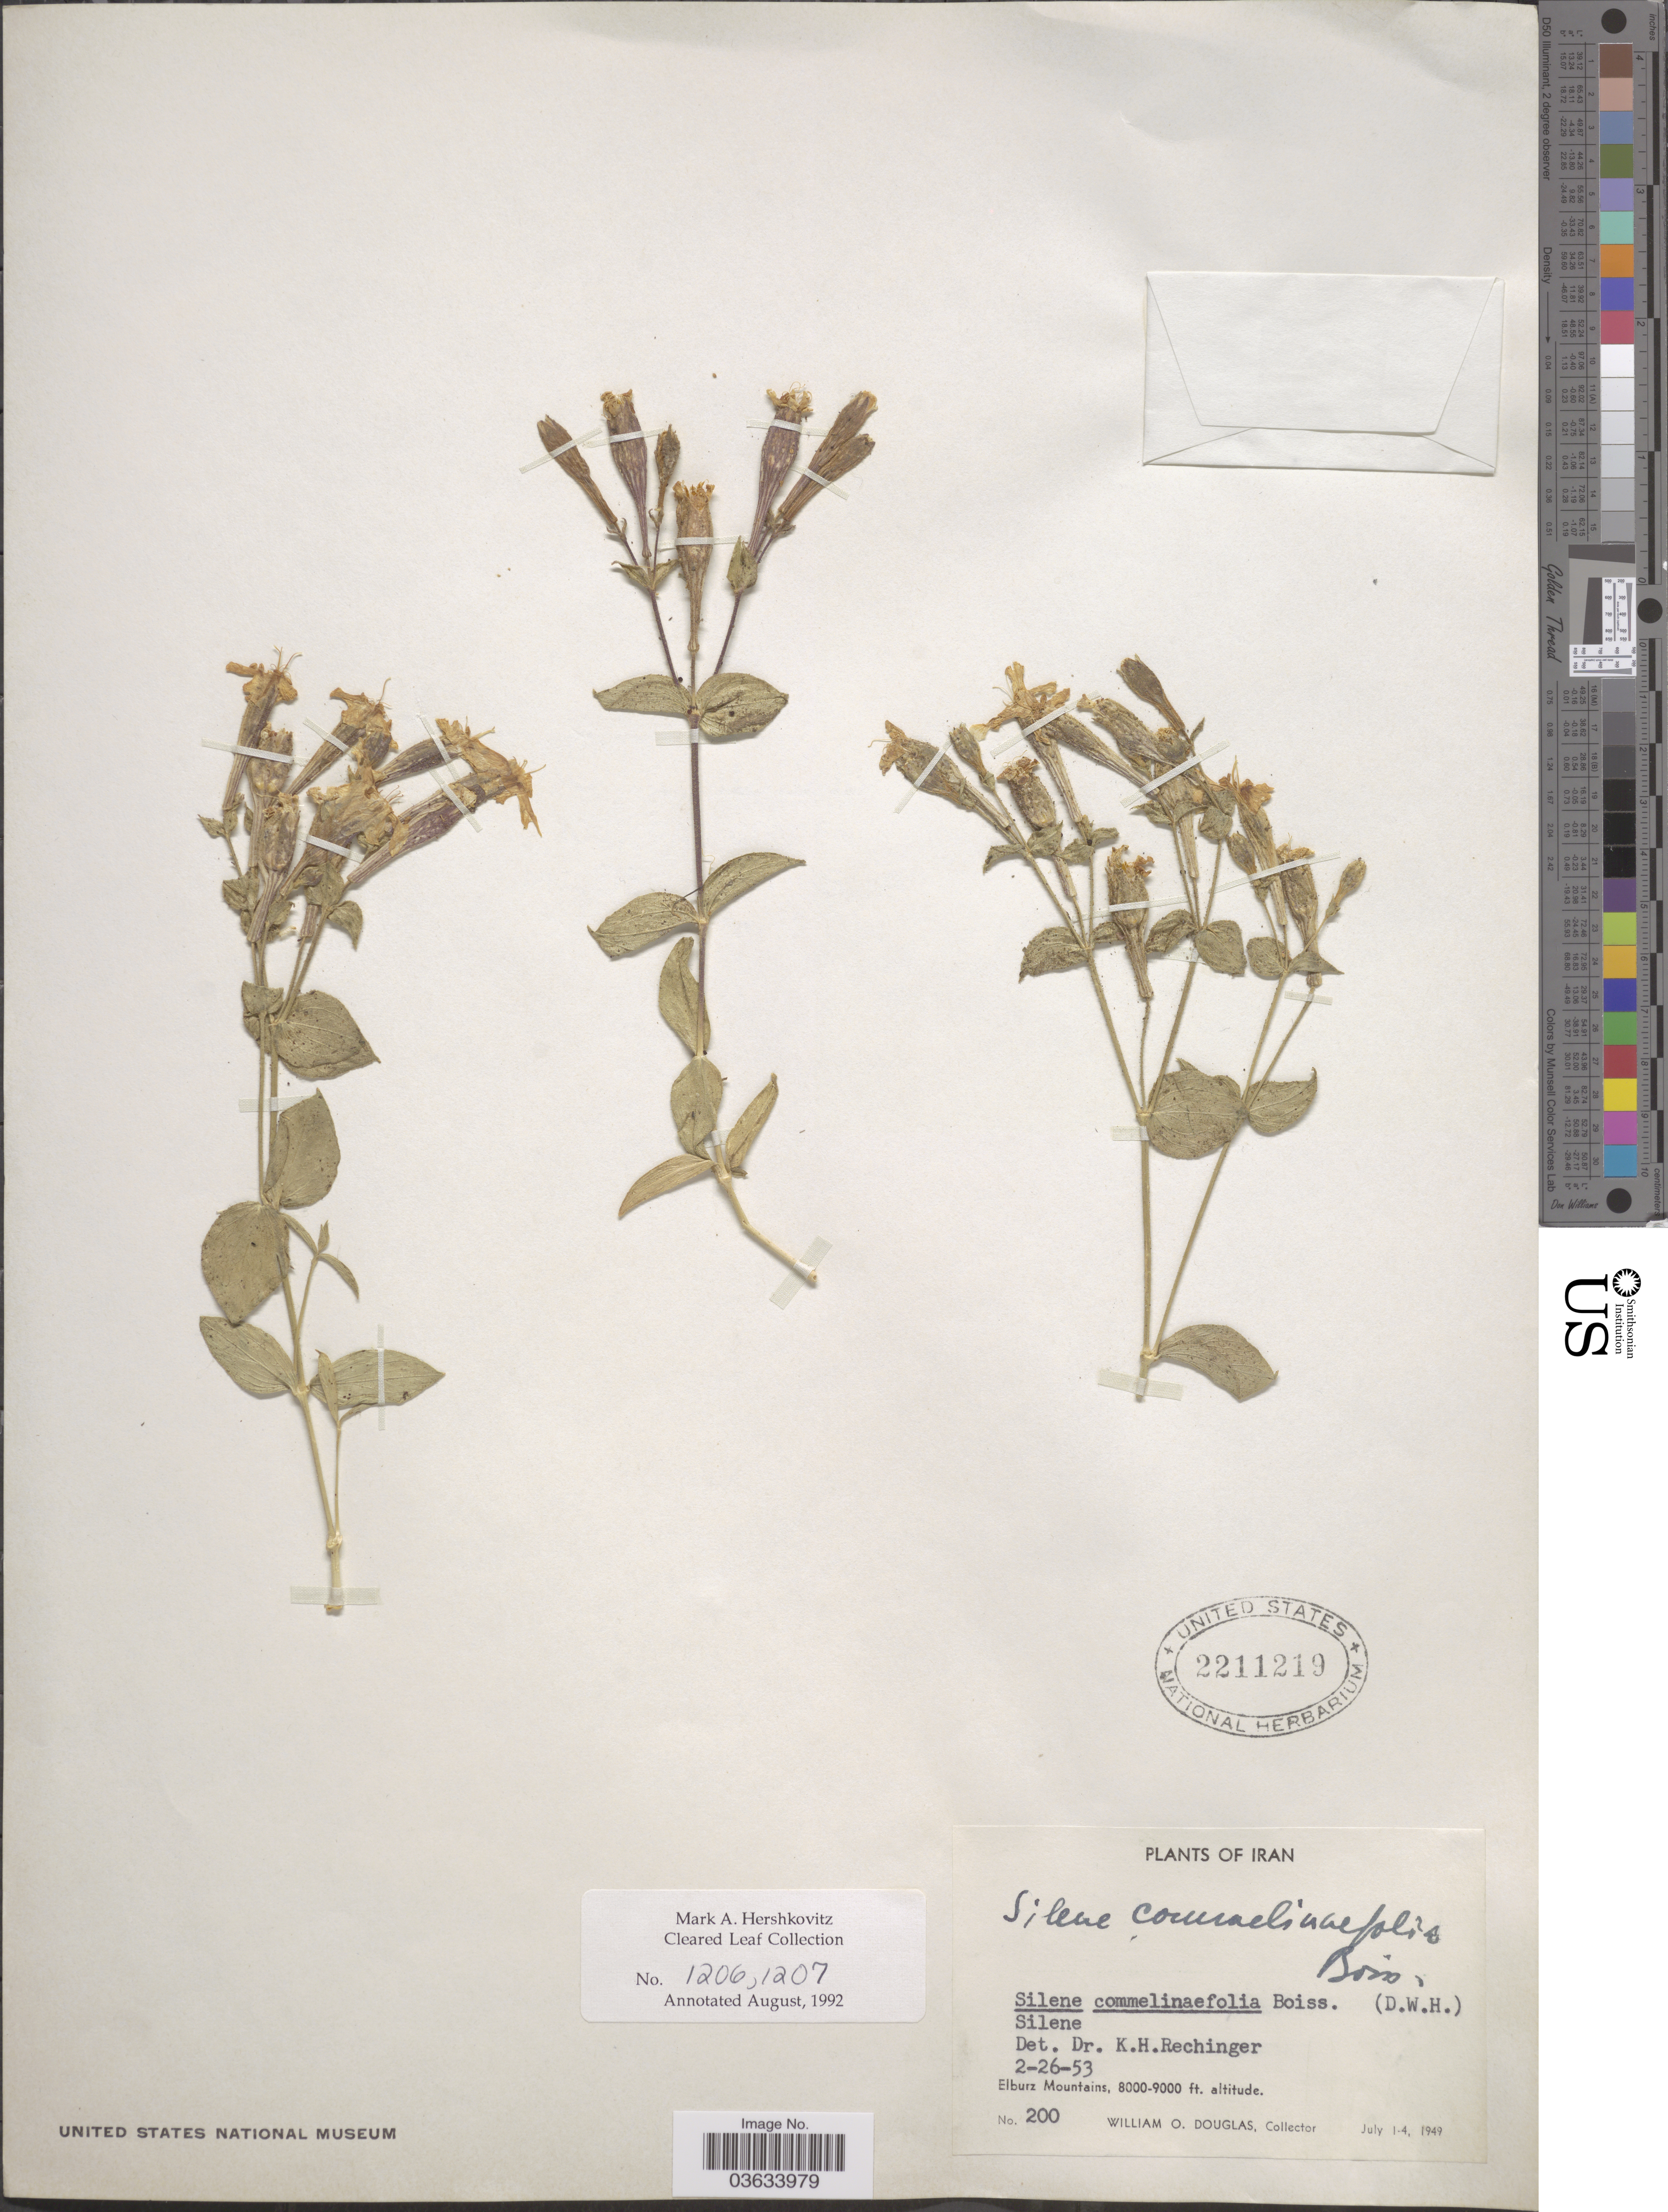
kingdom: Plantae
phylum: Tracheophyta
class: Magnoliopsida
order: Caryophyllales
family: Caryophyllaceae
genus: Silene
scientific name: Silene commelinifolia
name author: Boiss.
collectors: W. Douglas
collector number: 200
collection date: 1949-07-01/1949-07-04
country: Iran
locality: Elburz Mountains.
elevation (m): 2438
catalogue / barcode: US 2211219